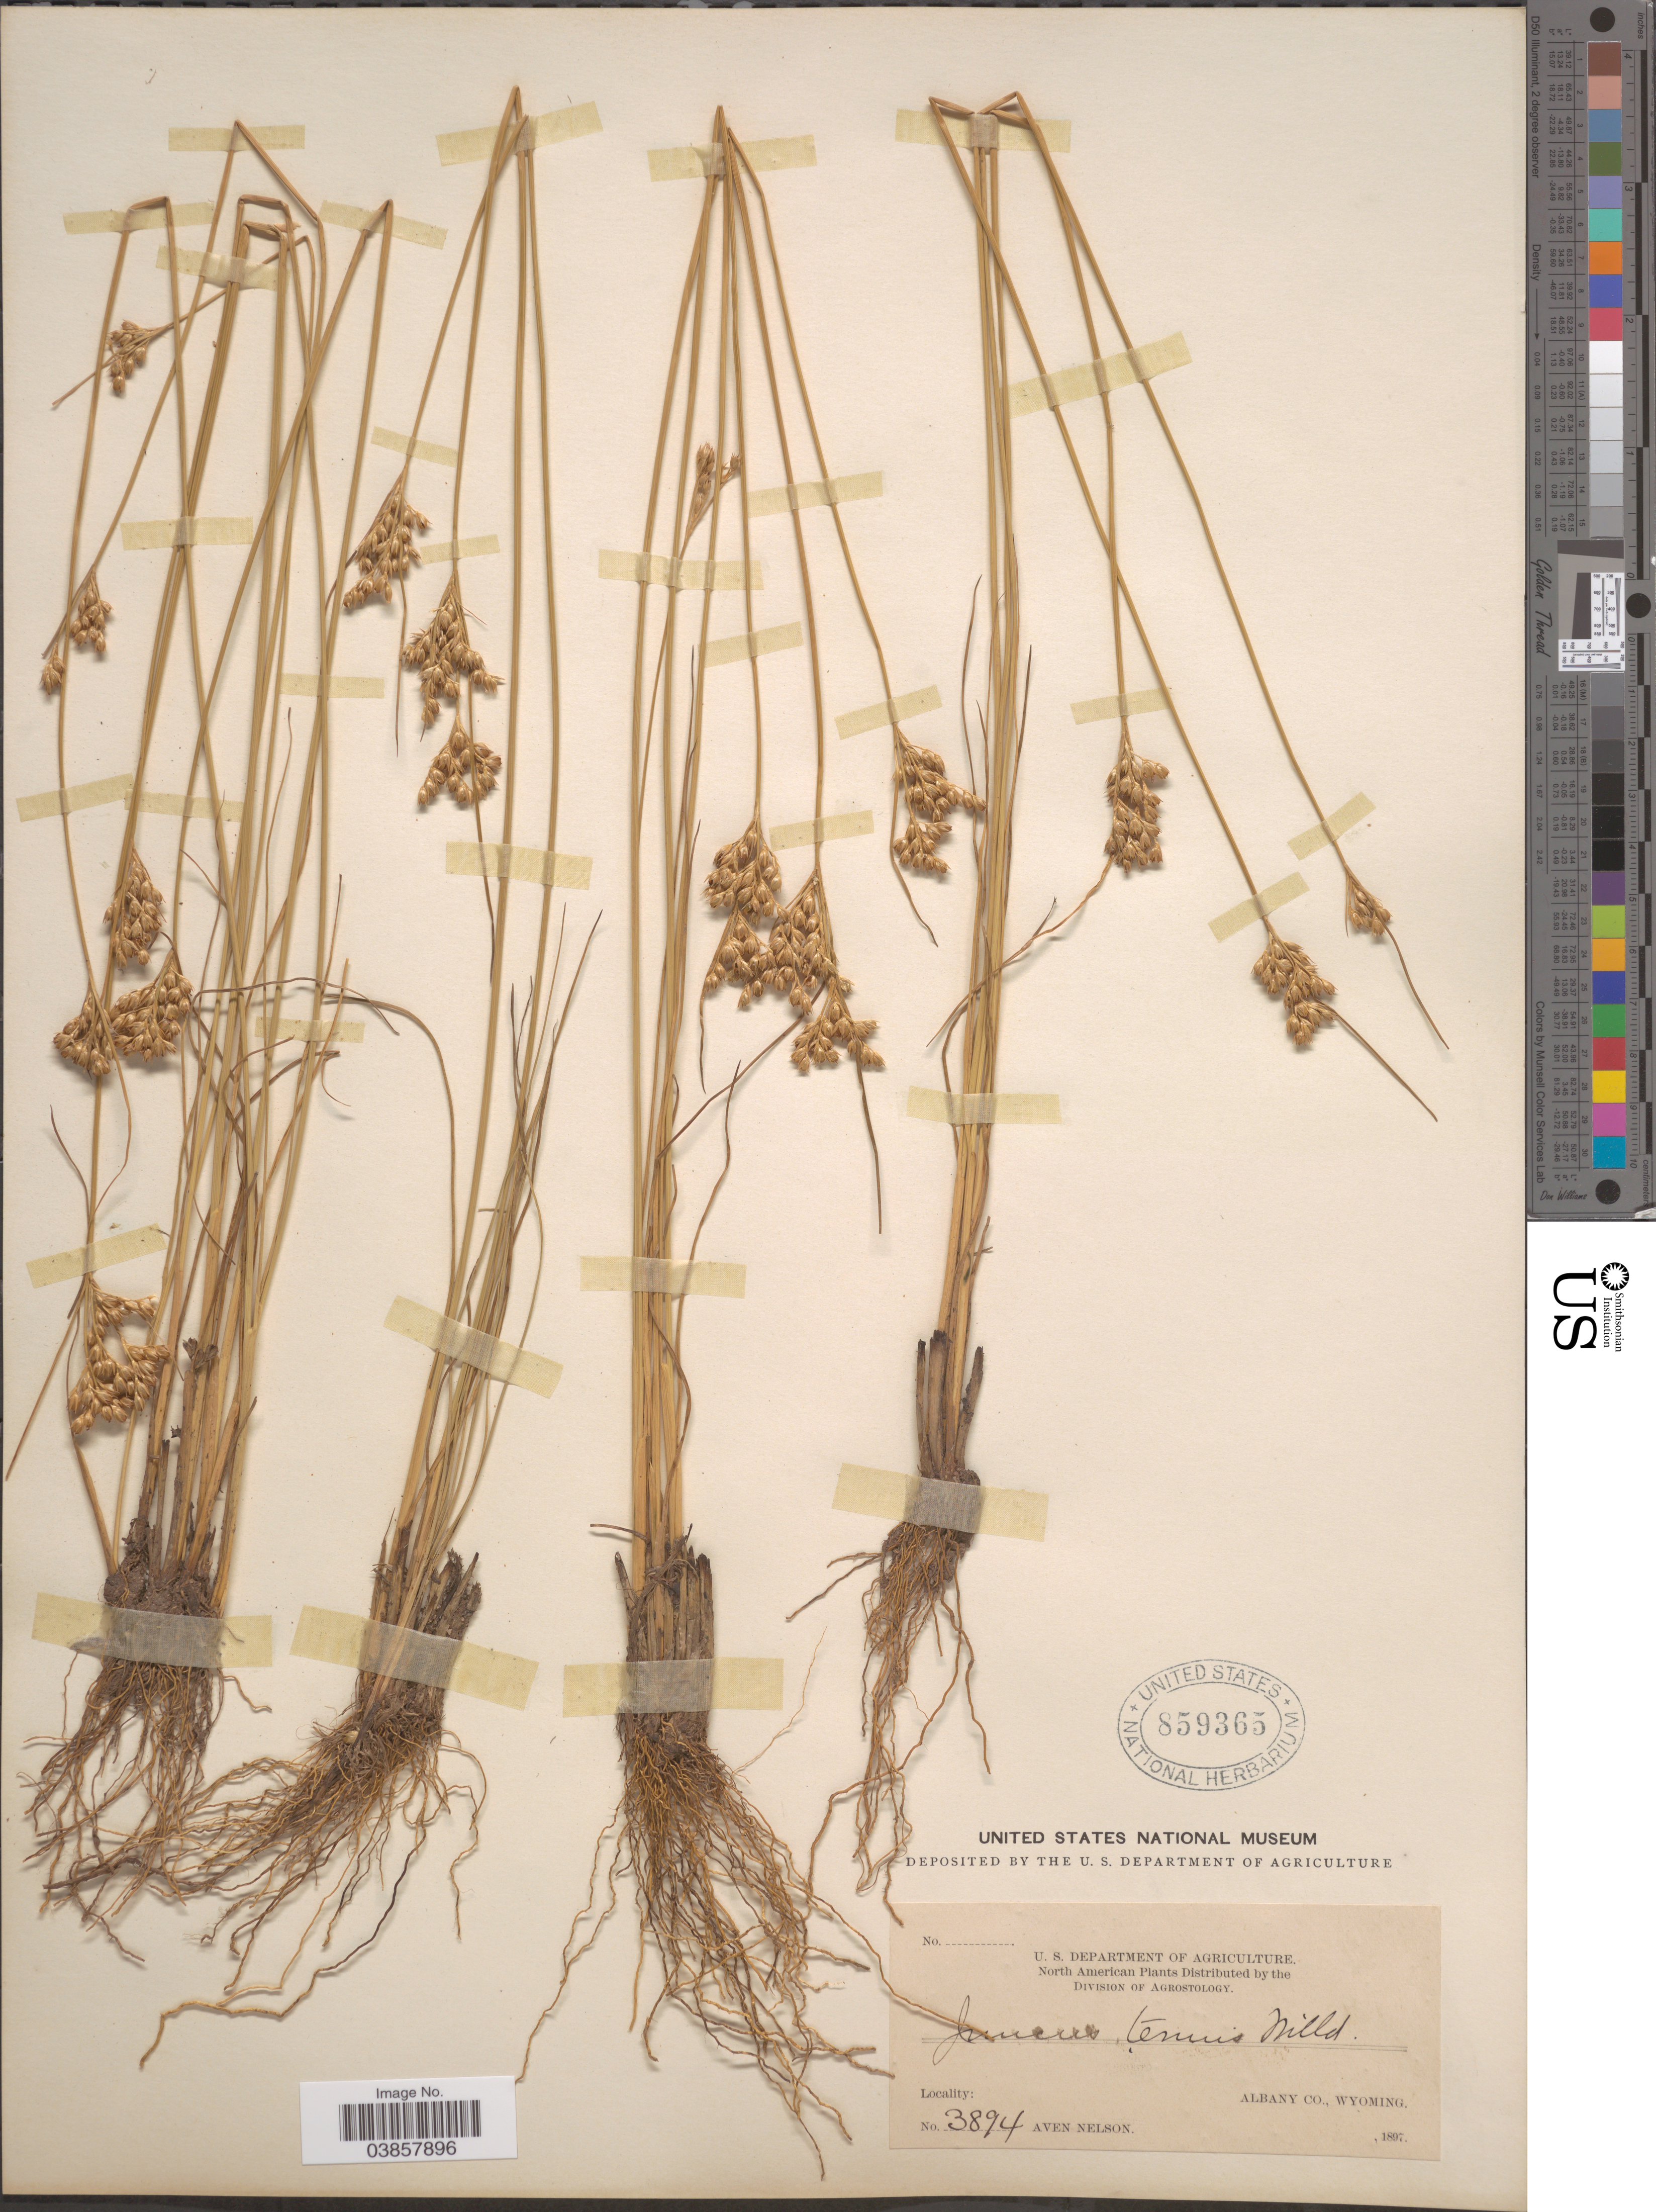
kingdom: Plantae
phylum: Tracheophyta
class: Liliopsida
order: Poales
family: Juncaceae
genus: Juncus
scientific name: Juncus tenuis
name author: Willd.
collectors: A. Nelson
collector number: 3894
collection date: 1897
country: United States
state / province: Wyoming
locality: Albany Co.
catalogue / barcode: US 859365